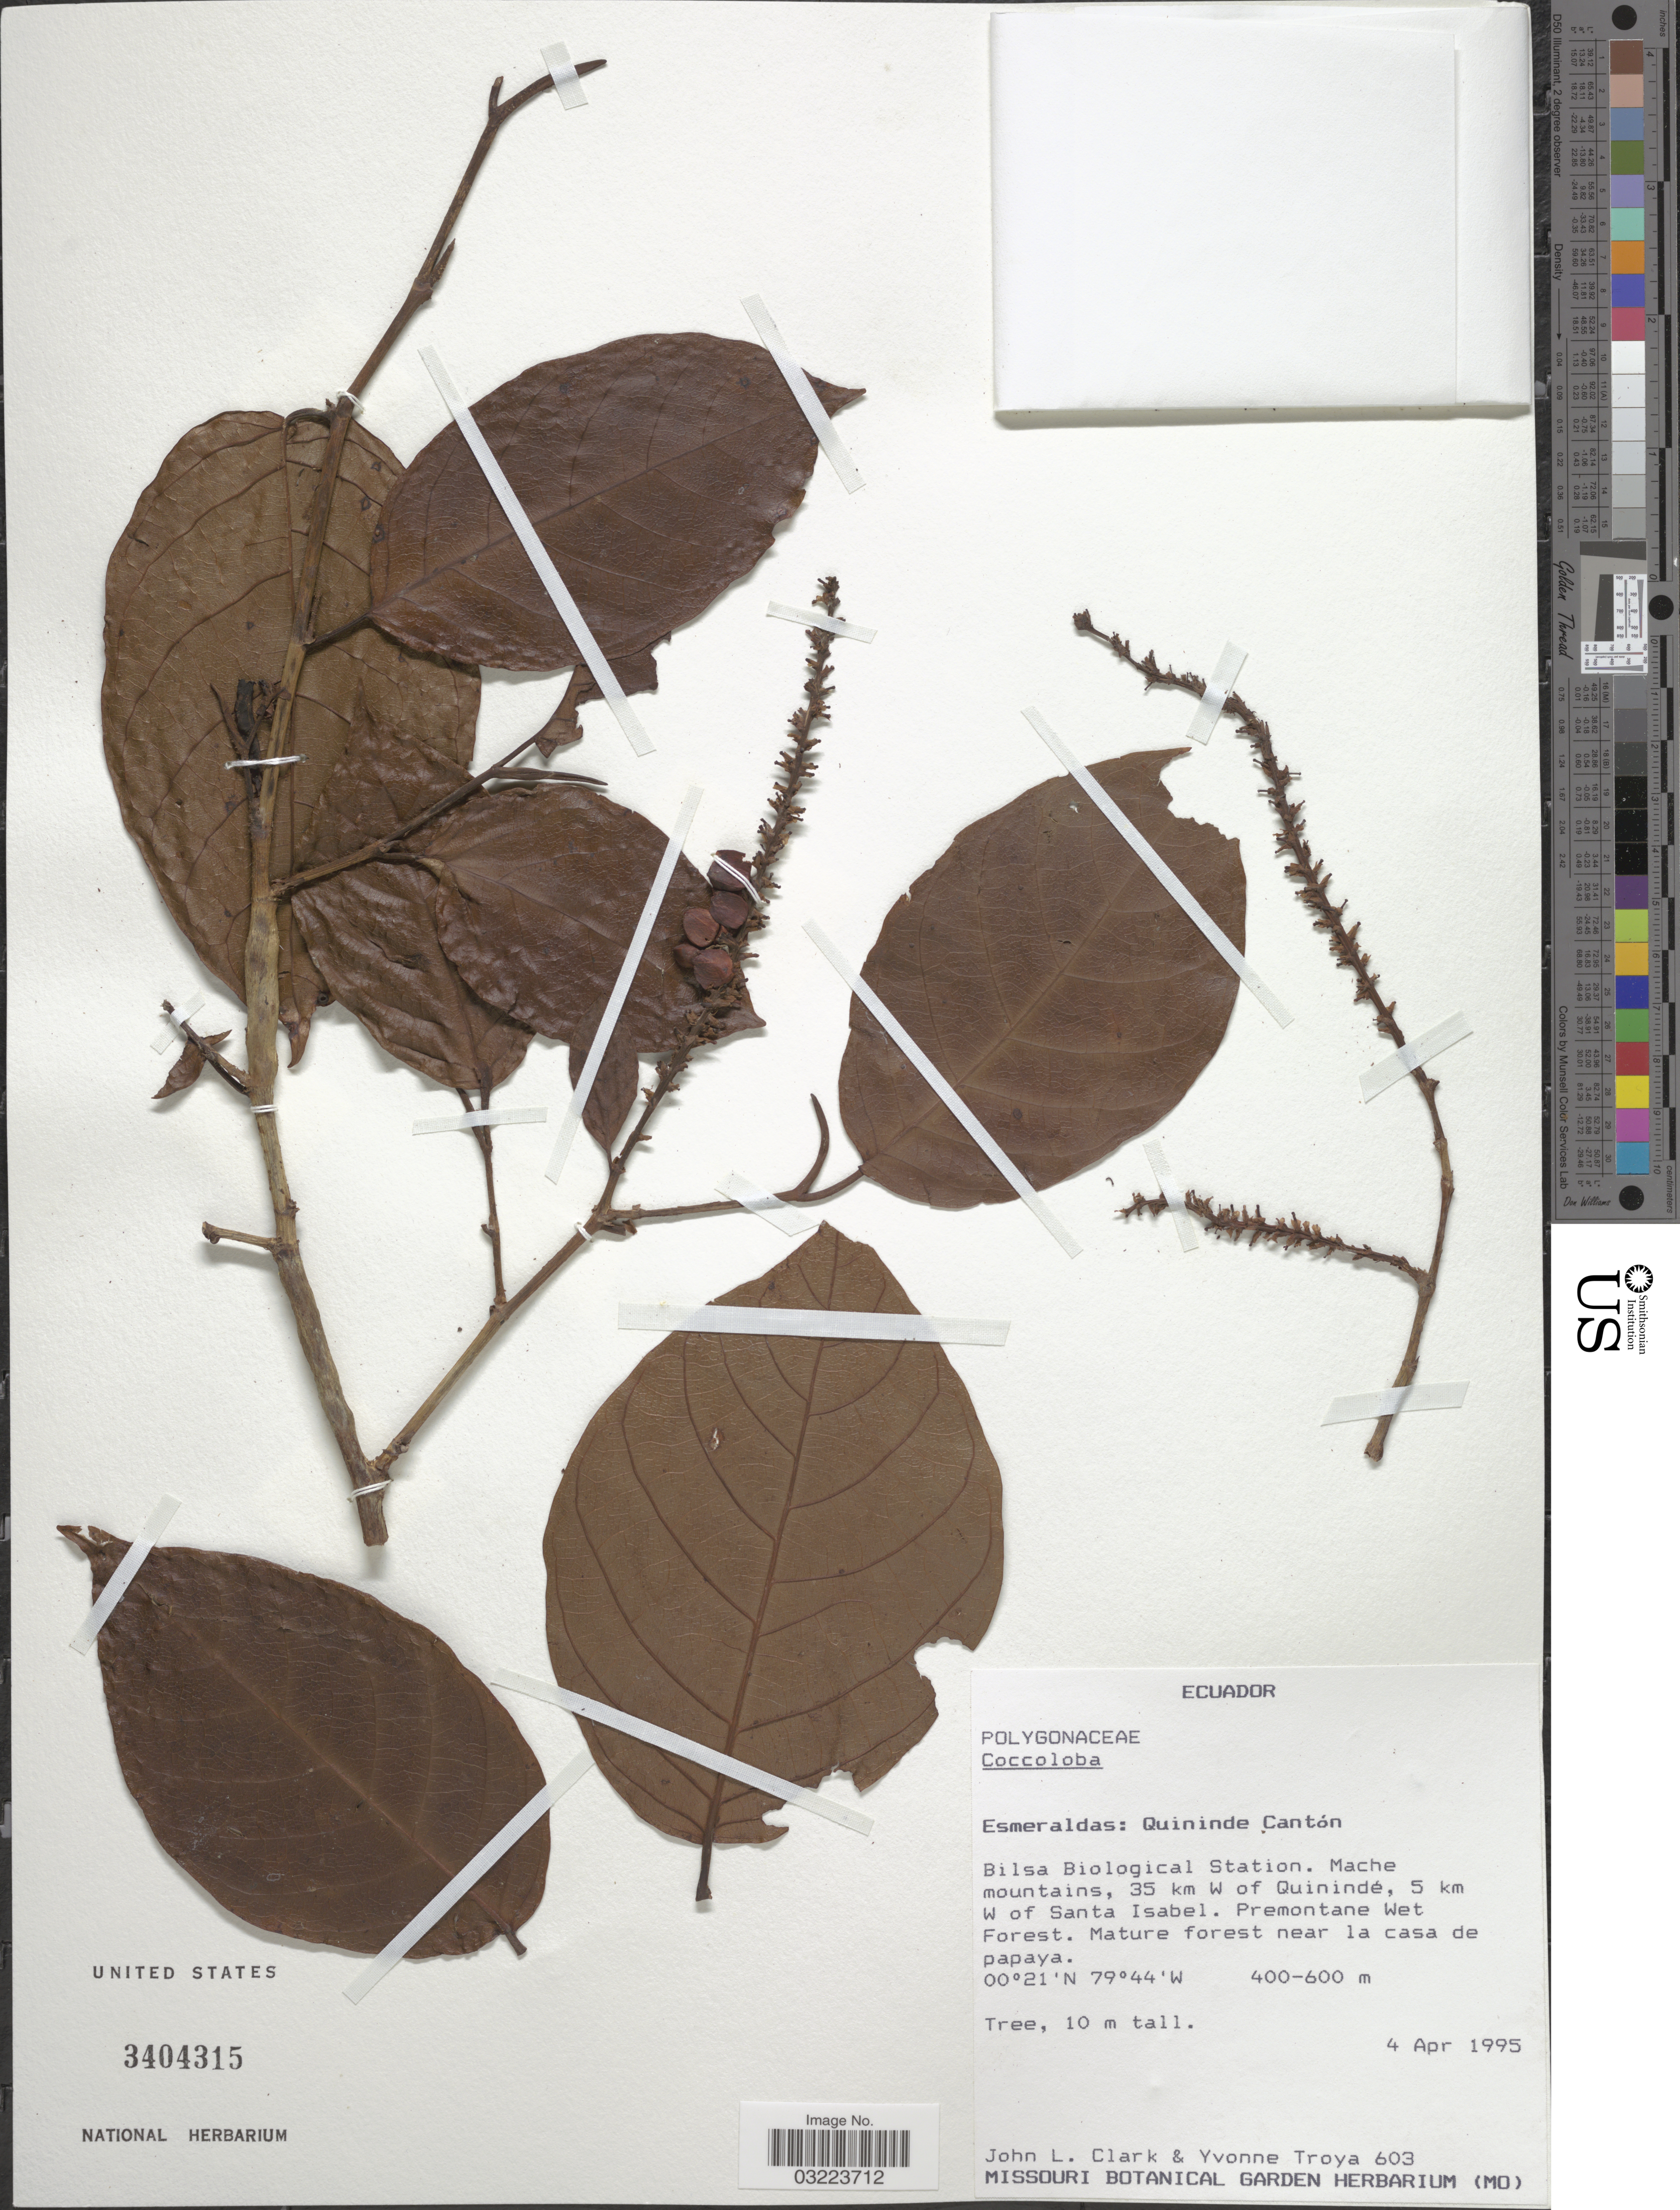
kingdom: Plantae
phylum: Tracheophyta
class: Magnoliopsida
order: Caryophyllales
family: Polygonaceae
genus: Coccoloba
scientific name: Coccoloba sp.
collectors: J. L. Clark & Y. Troya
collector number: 603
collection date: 1995-04-04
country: Ecuador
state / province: Esmeraldas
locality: Quininde Cantón. Bilsa Biological Station. Mache mountains, 35 Km W of Quinindé 5 km W of Santa Isabel. Near la casa de papaya.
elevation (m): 400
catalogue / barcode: US 3404315